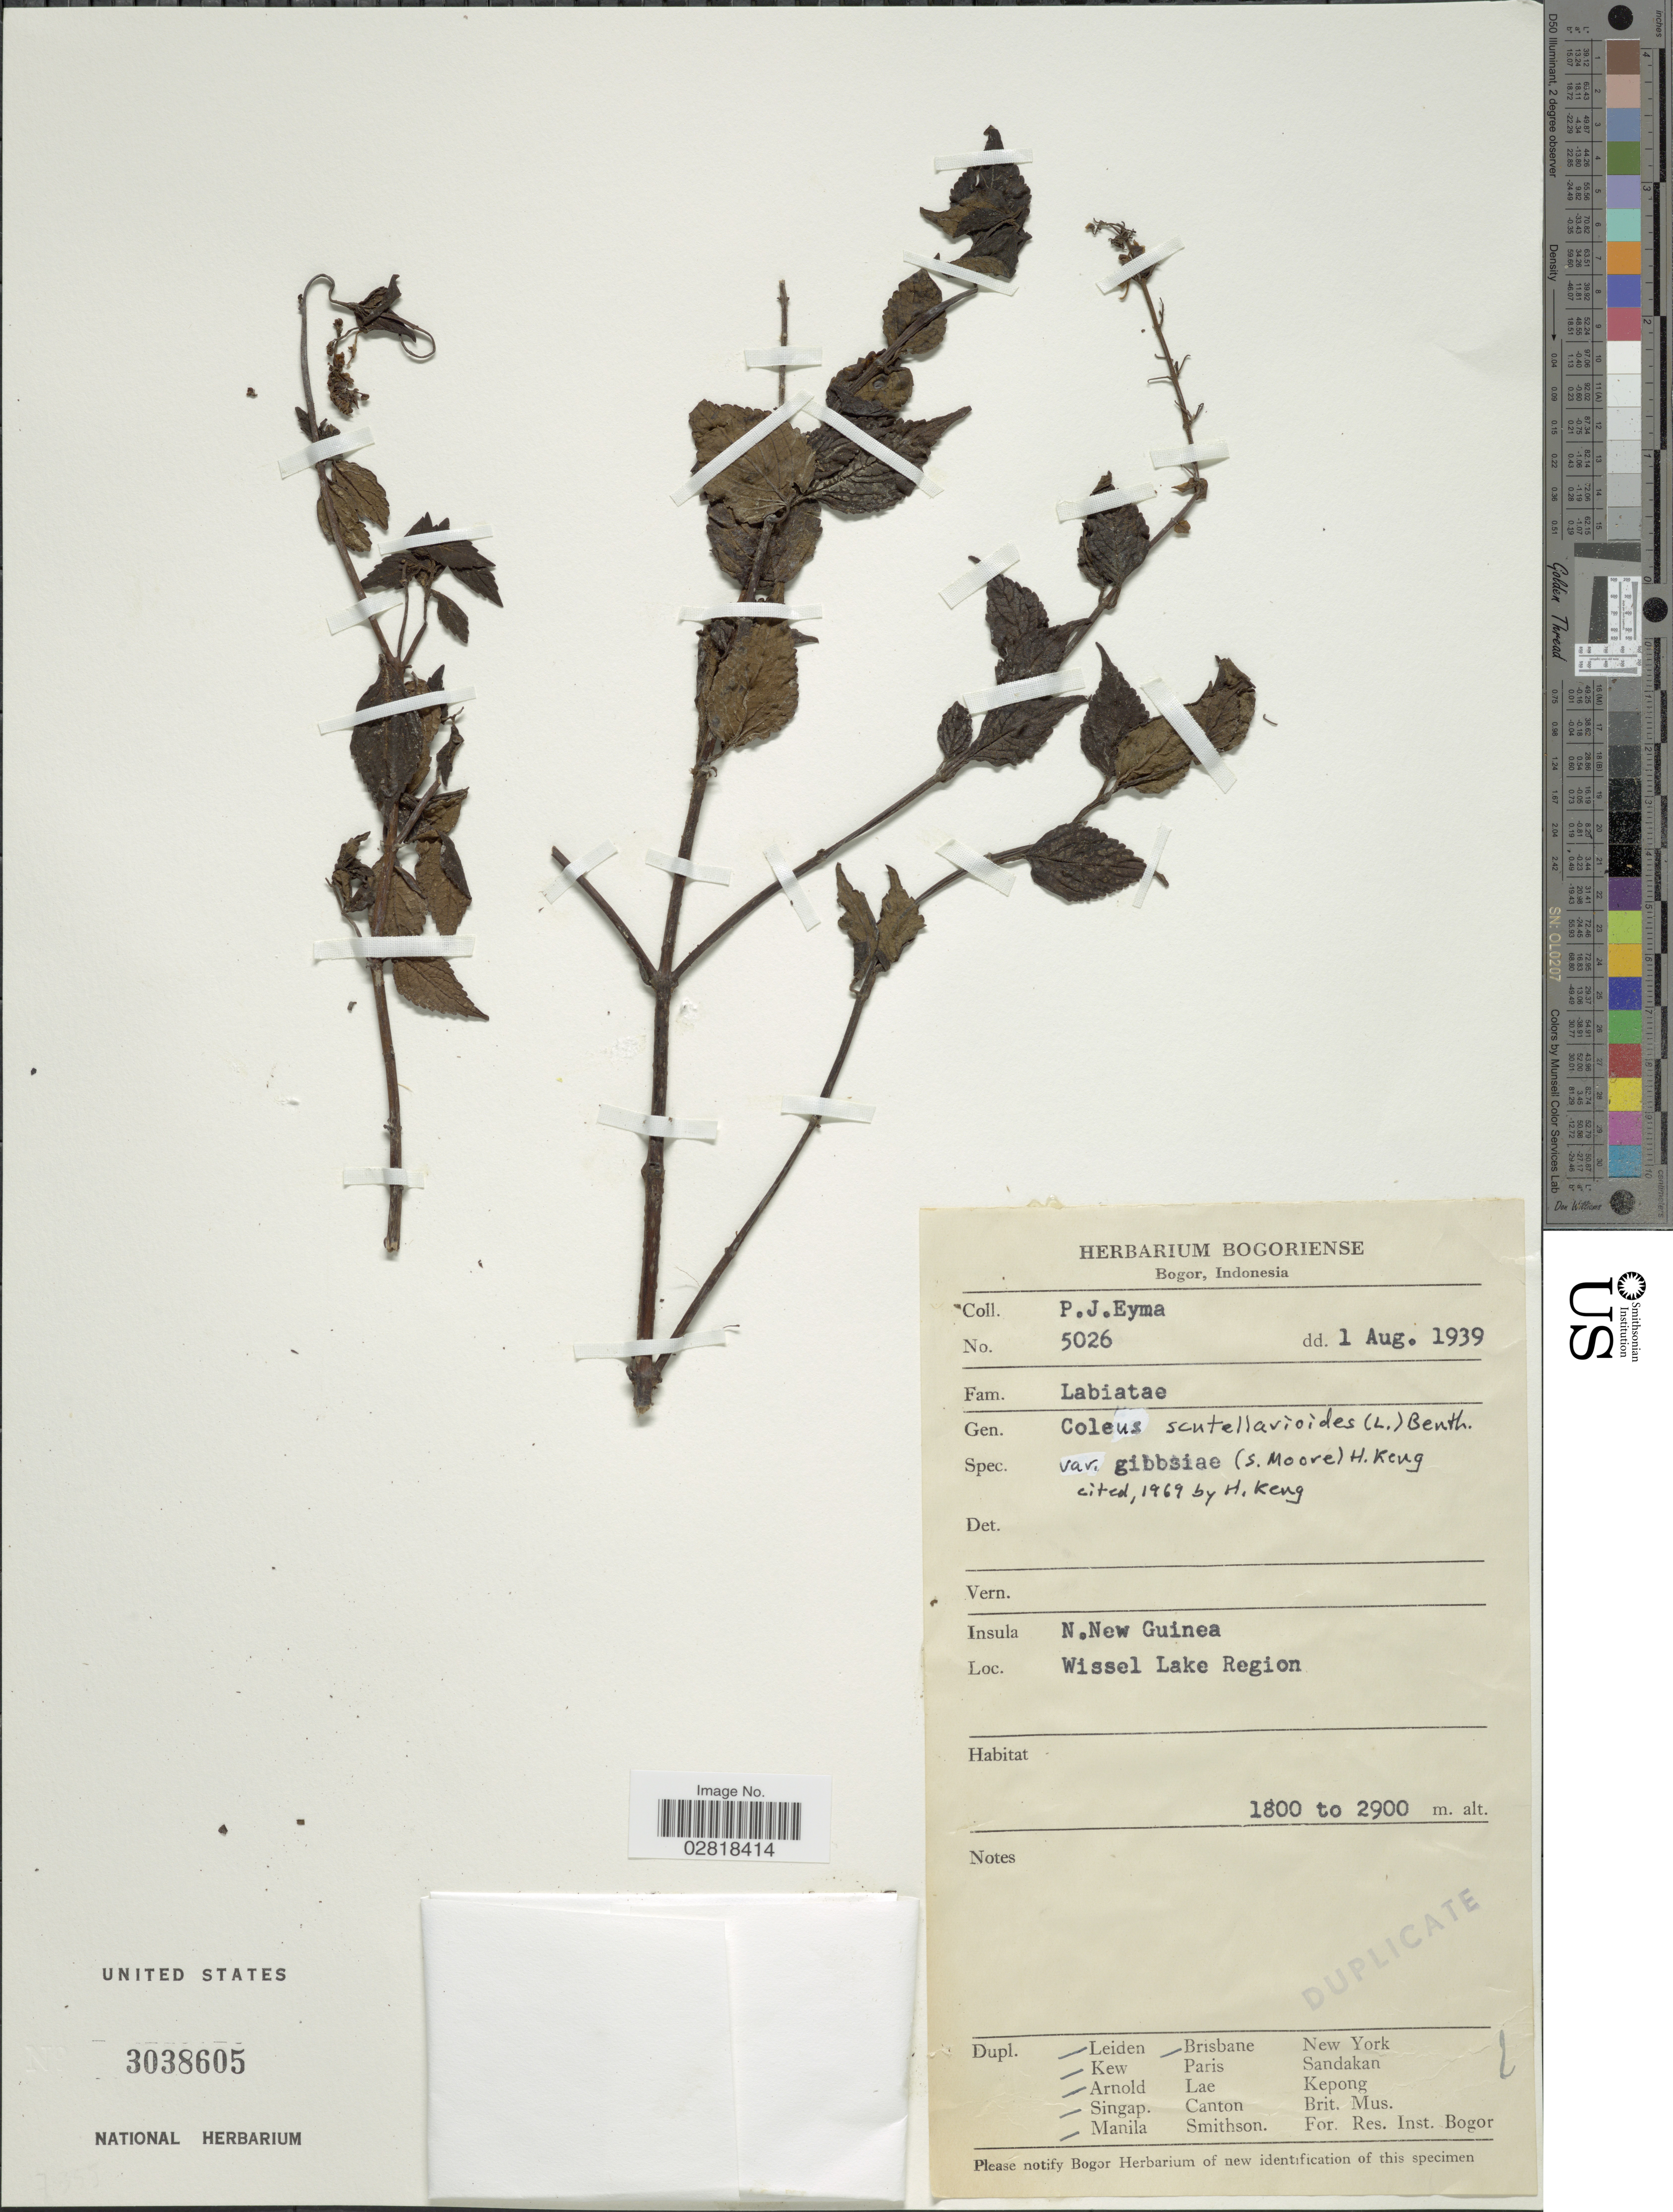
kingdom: Plantae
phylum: Tracheophyta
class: Magnoliopsida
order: Lamiales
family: Lamiaceae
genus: Coleus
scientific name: Coleus scutellarioides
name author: (L.) Benth.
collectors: P. J. Eyma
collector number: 5026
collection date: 1939-08-01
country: Indonesia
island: New Guinea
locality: Insula N. New Guinea. Wissel Lake Region.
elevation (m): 1800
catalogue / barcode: US 3038605